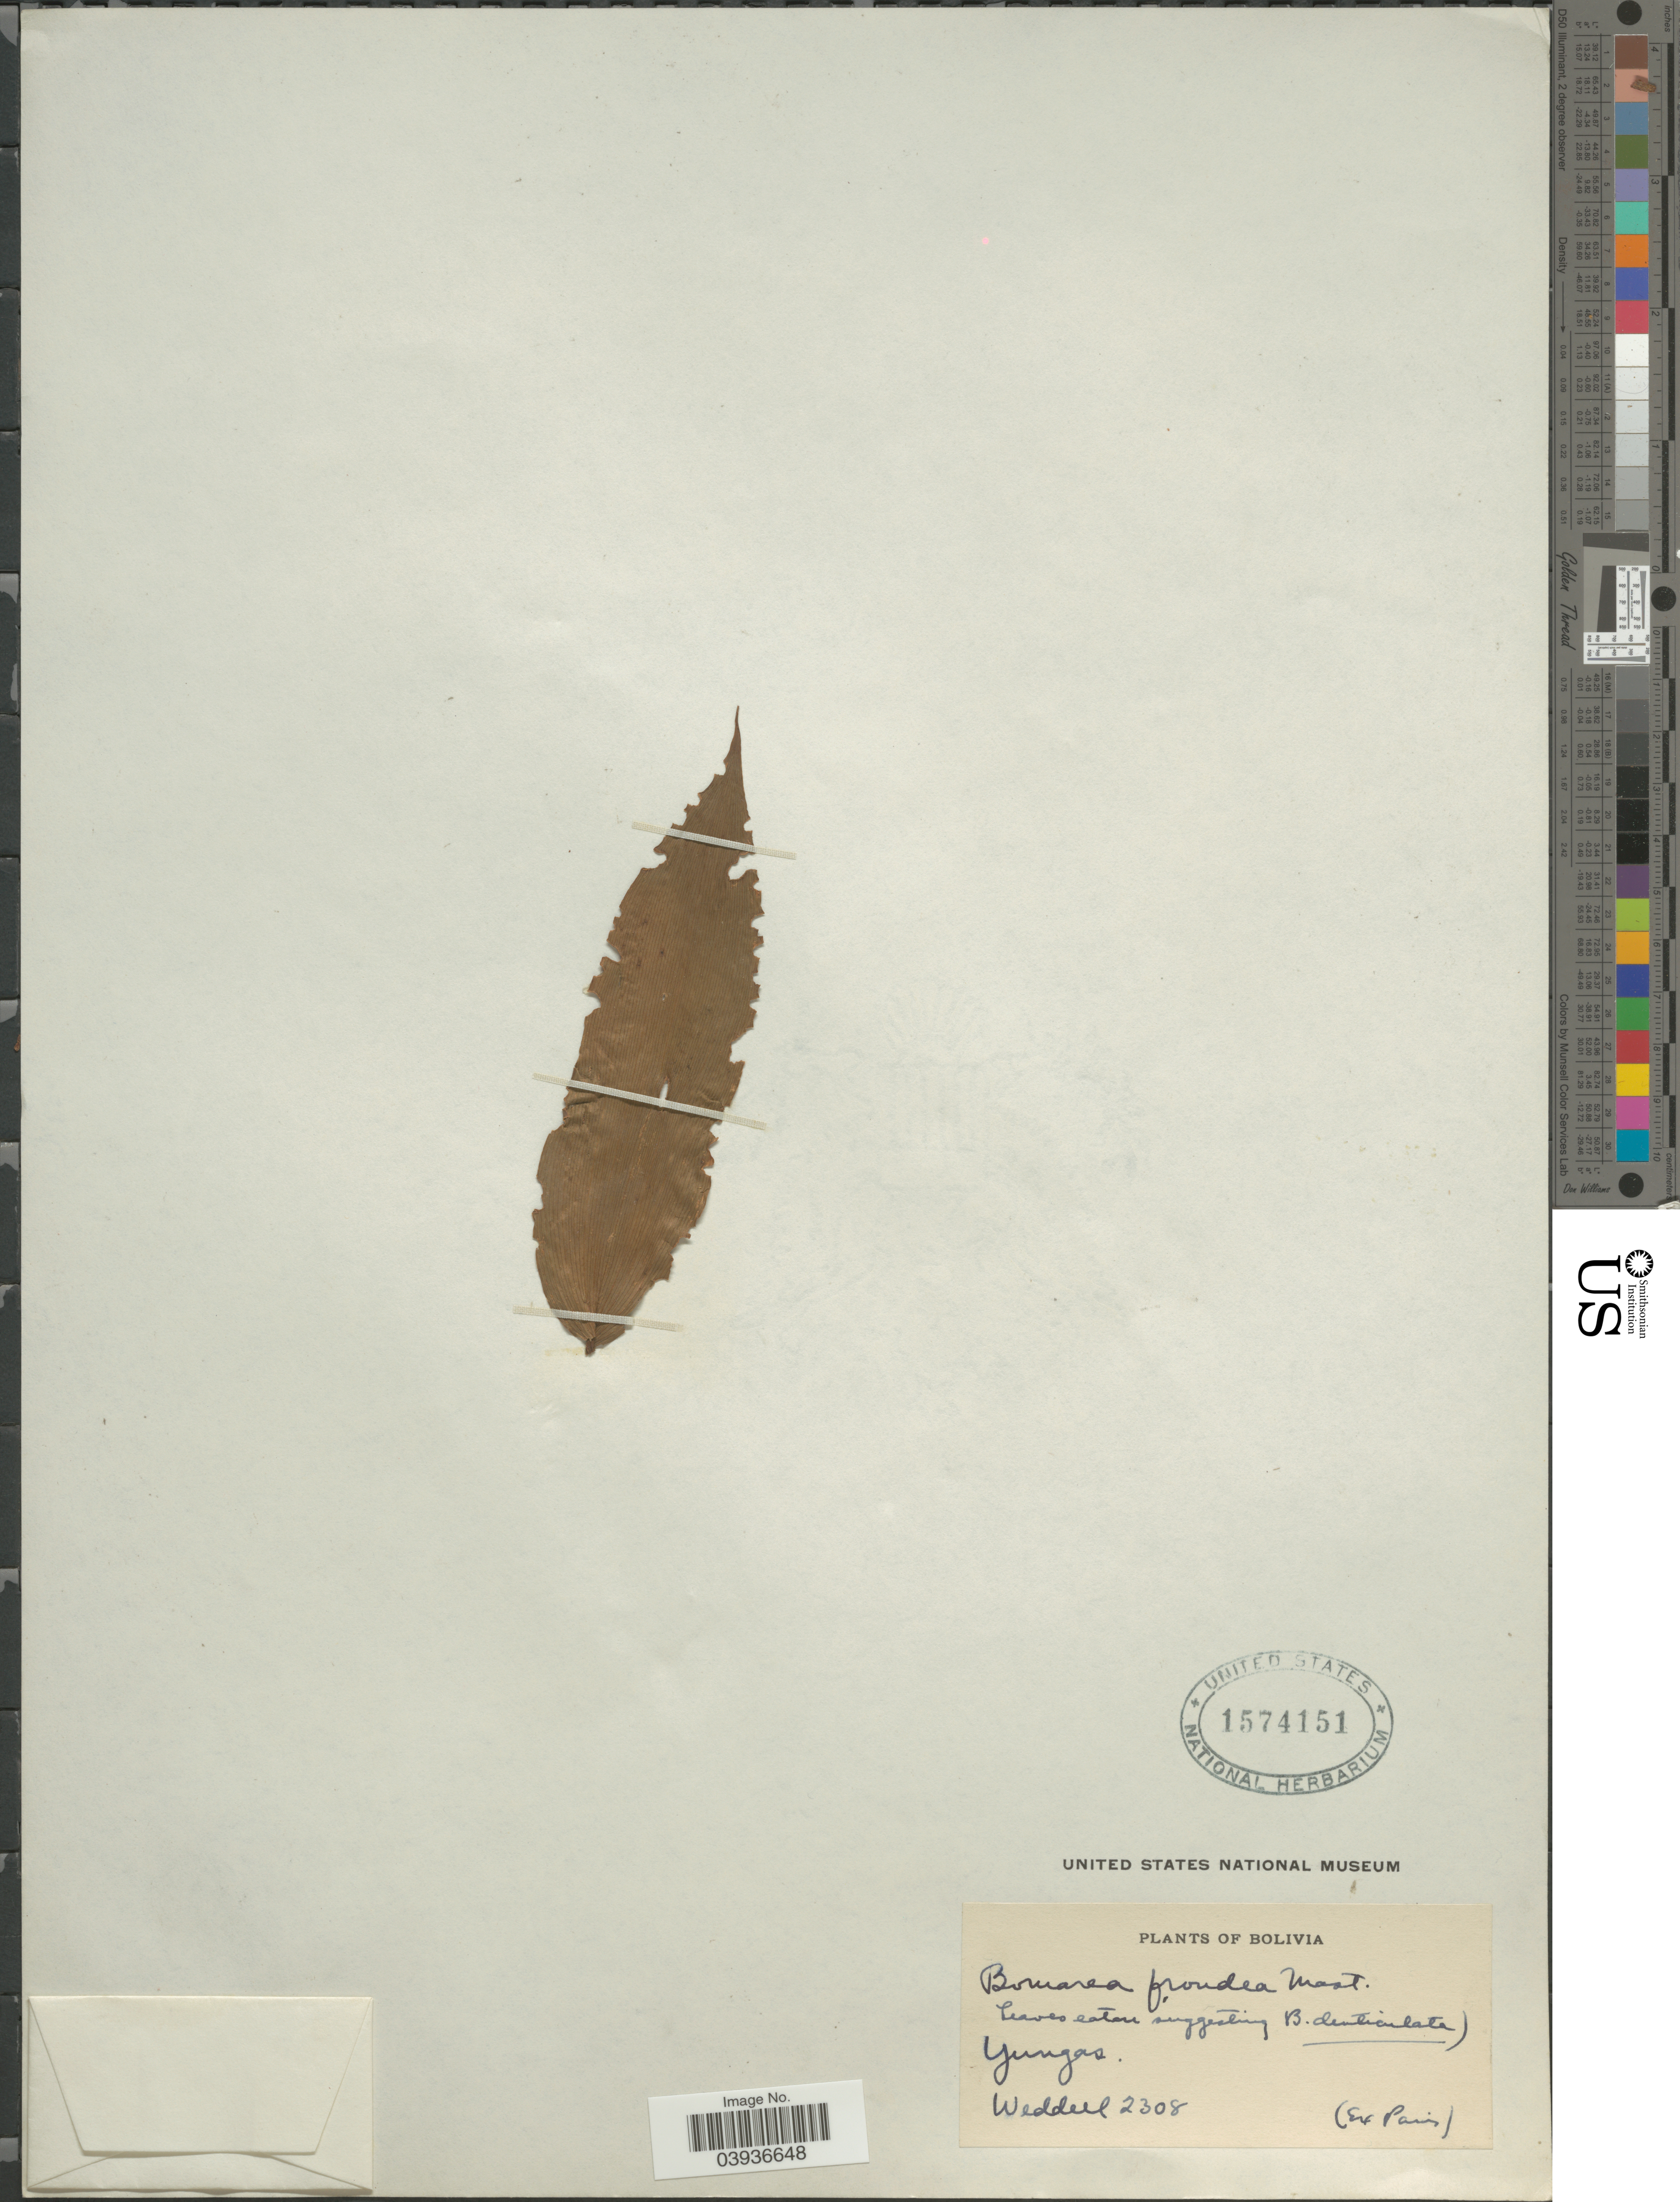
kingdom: Plantae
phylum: Tracheophyta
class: Liliopsida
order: Liliales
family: Alstroemeriaceae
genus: Bomarea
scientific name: Bomarea frondea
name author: Mast.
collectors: -. Weddell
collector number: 2308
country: Bolivia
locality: Yungas.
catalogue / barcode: US 1574151